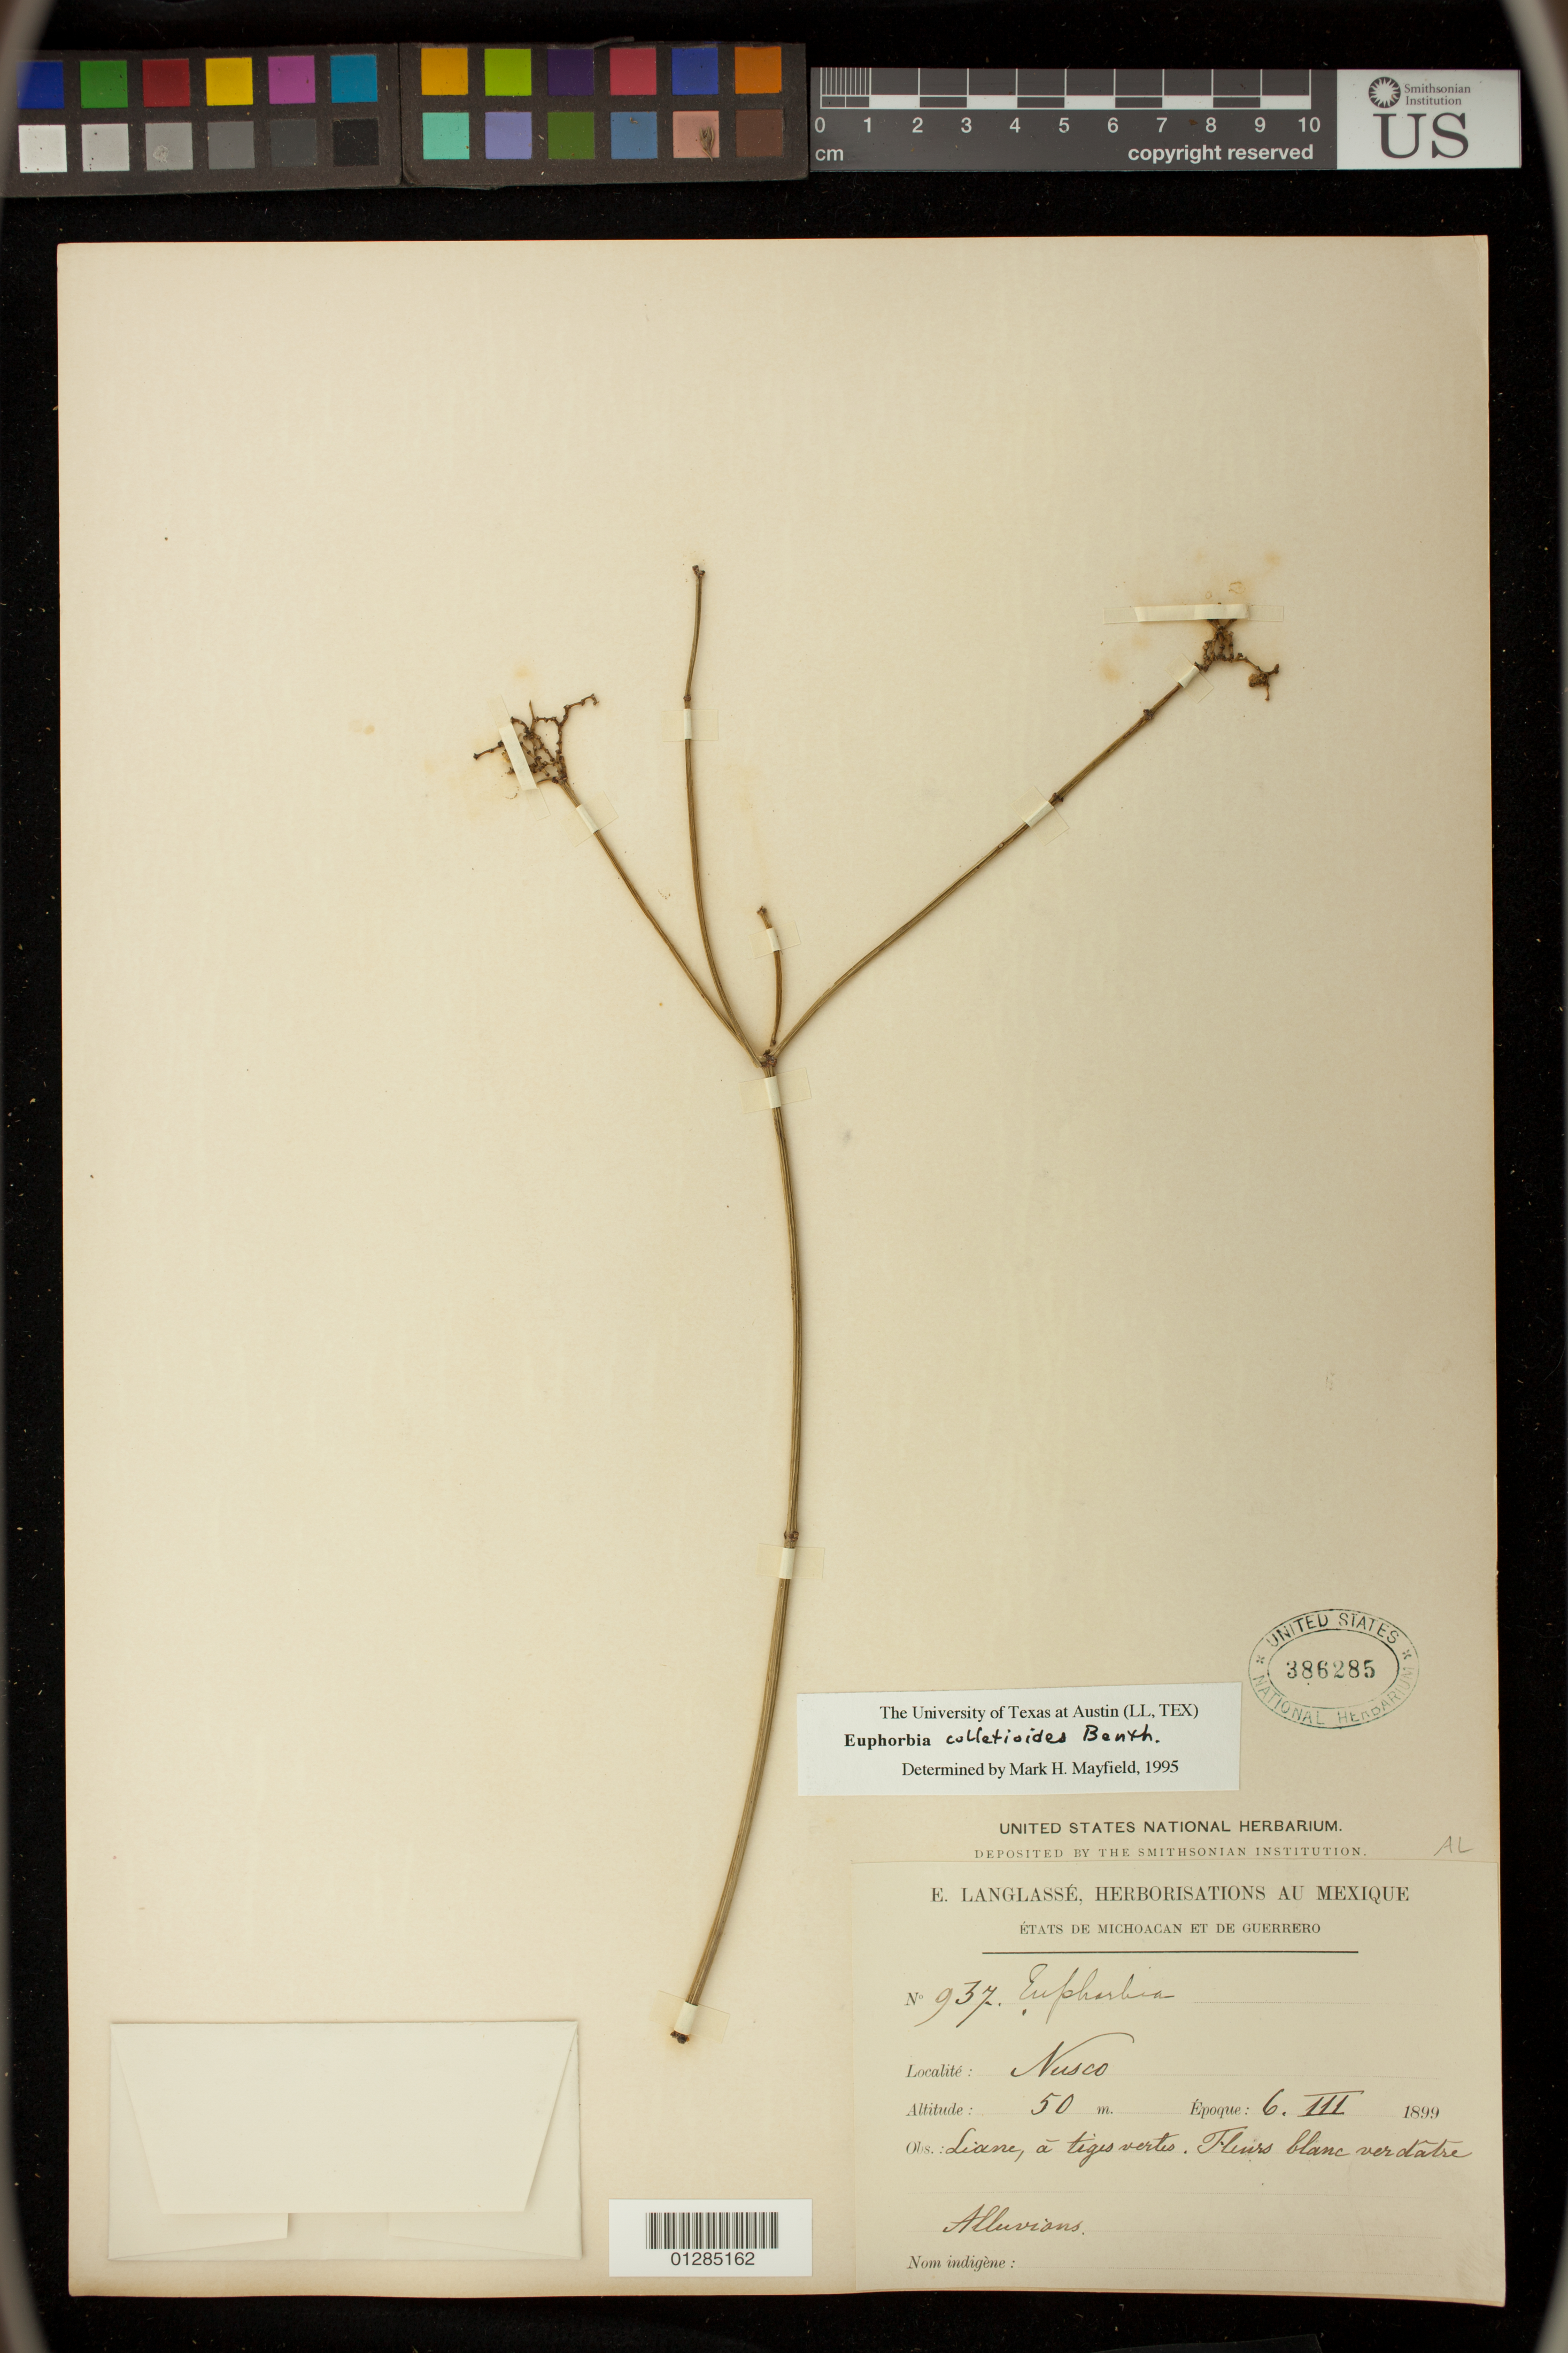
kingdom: Plantae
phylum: Tracheophyta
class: Magnoliopsida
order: Malpighiales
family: Euphorbiaceae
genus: Euphorbia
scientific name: Euphorbia colletioides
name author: Benth.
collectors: E. Langlassé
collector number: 937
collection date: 1899-03-06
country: Mexico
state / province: Guerrero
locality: Nusco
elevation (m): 50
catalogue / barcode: US 386285